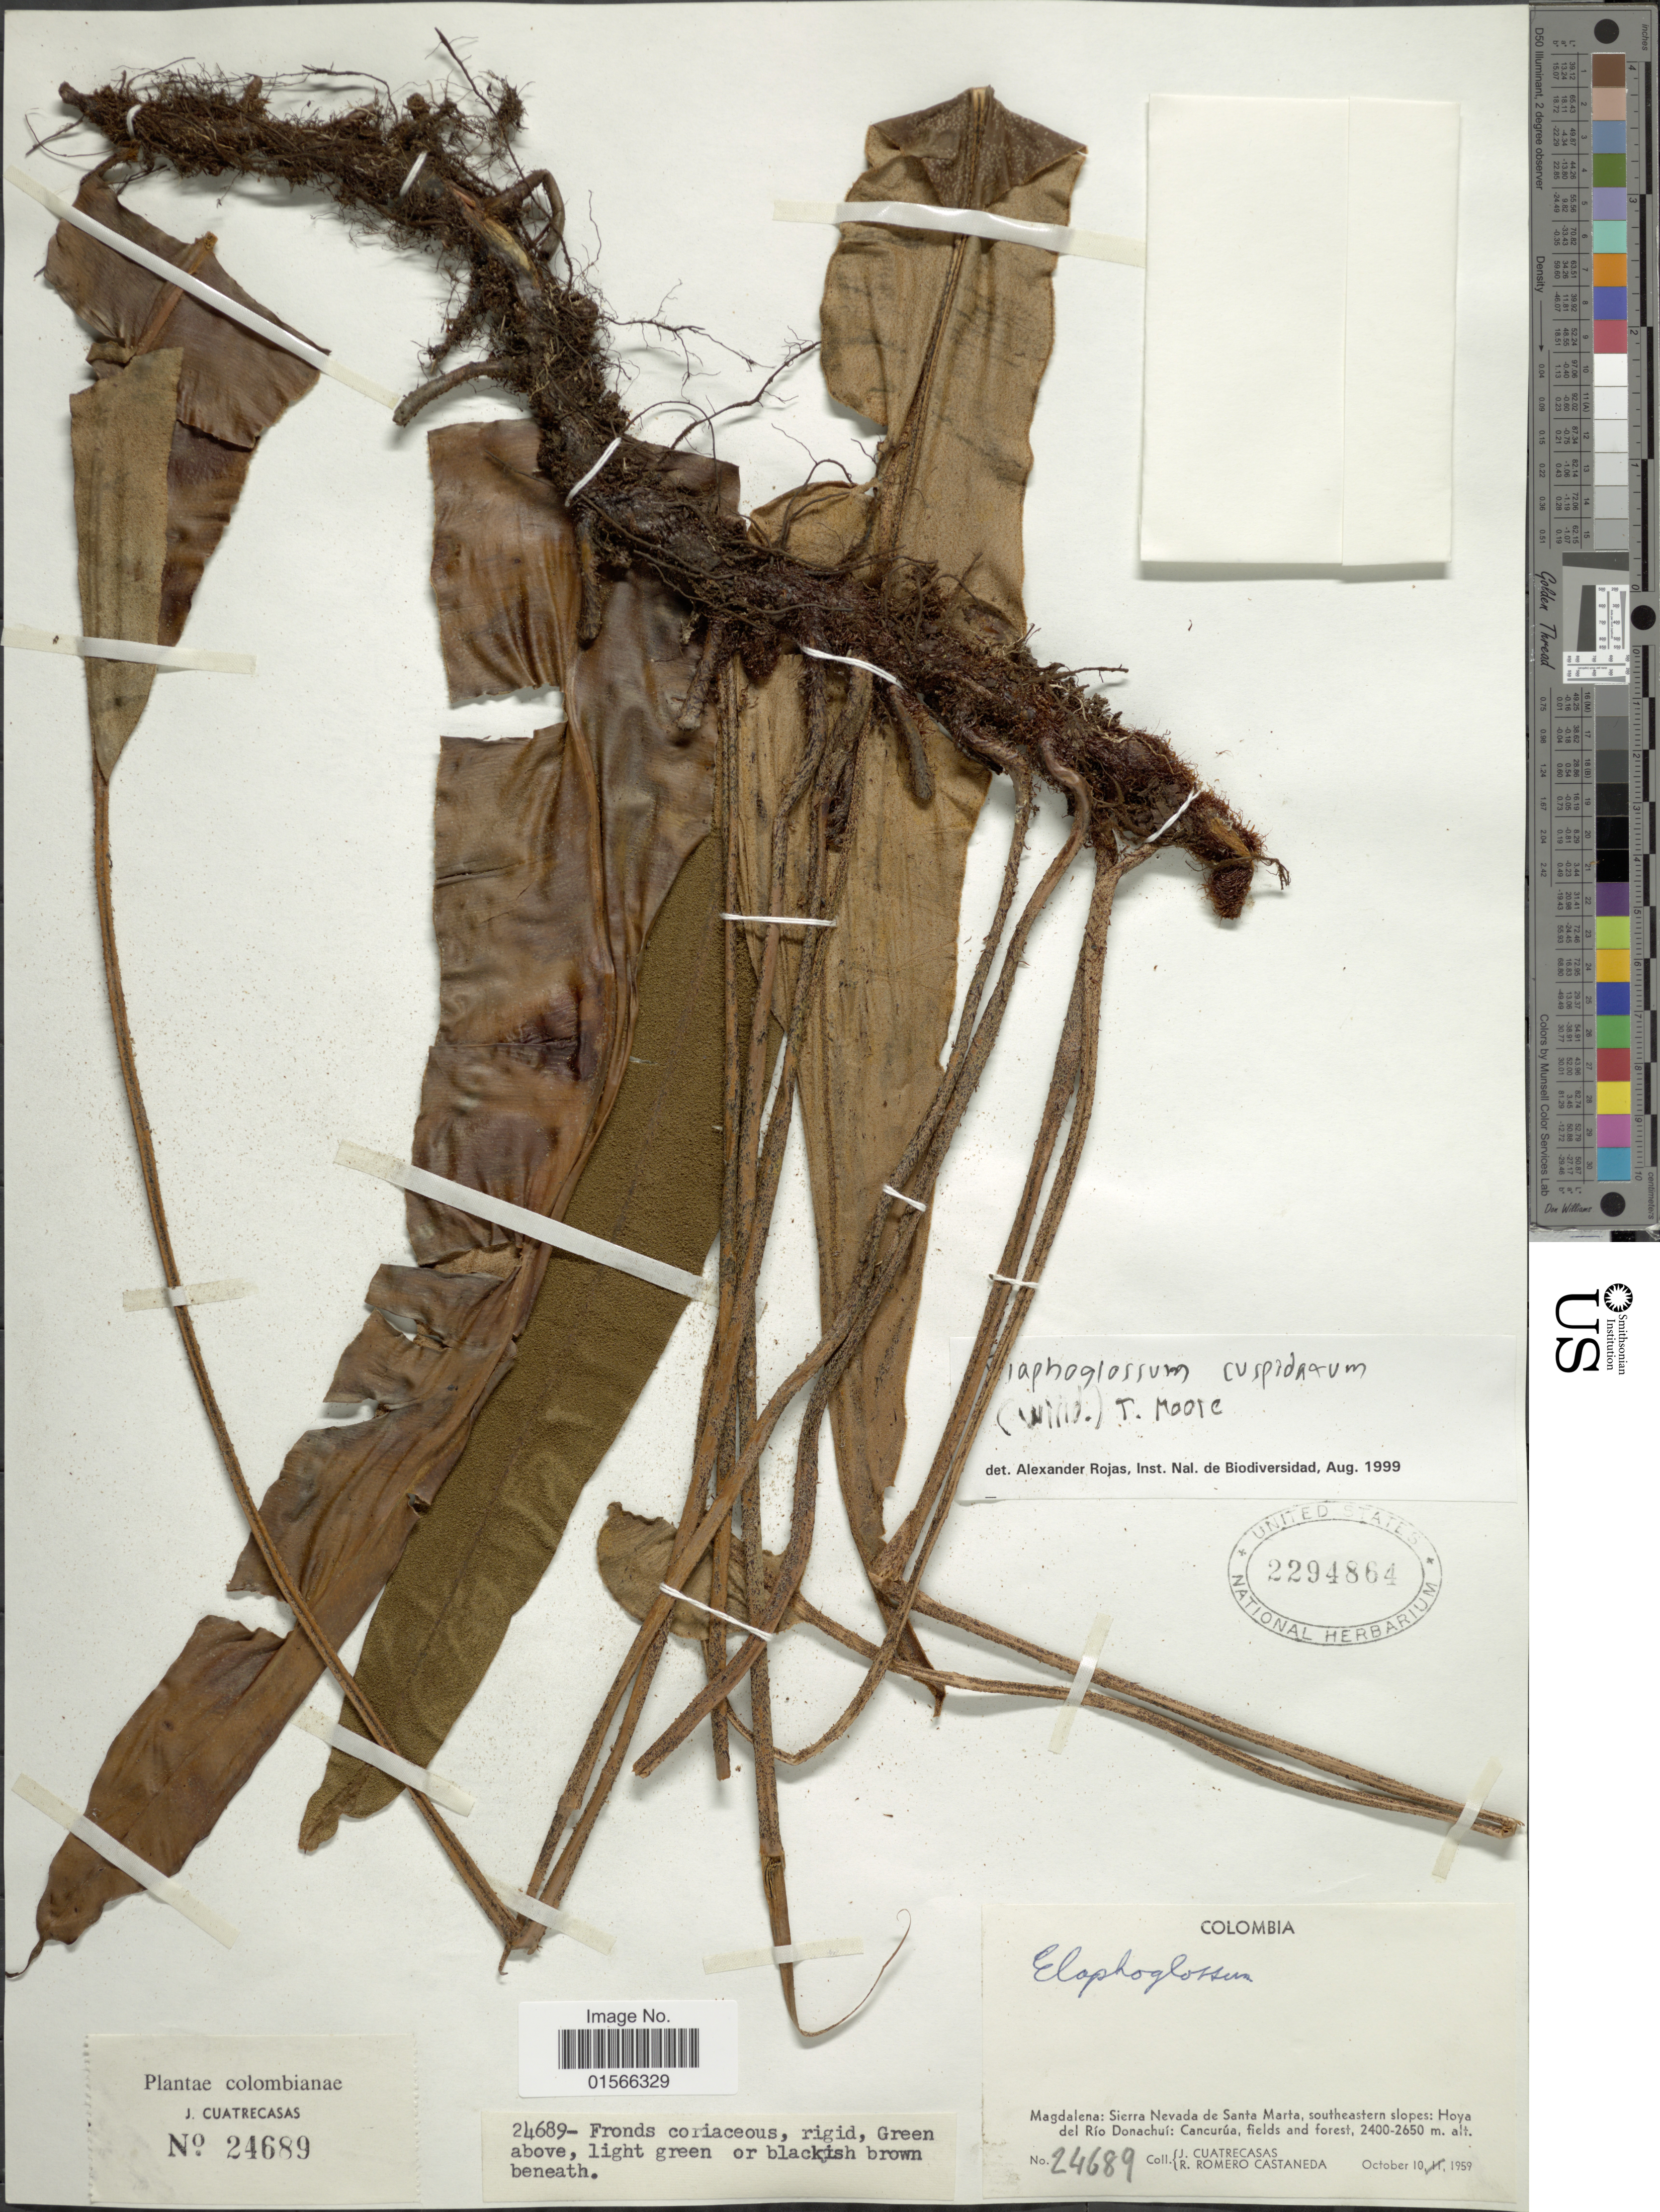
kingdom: Plantae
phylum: Tracheophyta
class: Polypodiopsida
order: Polypodiales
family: Dryopteridaceae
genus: Elaphoglossum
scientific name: Elaphoglossum cuspidatum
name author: (Willd.) T. Moore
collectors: J. Cuatrecasas & R. Romero Castañeda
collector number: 24689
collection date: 1959-10-10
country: Colombia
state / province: Magdalena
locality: Sierra Nevada de Santa Marta, southeastern slopes: Hoya del Río Donachuí: Cancurúa, field and forest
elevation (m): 2400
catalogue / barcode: US 2294864